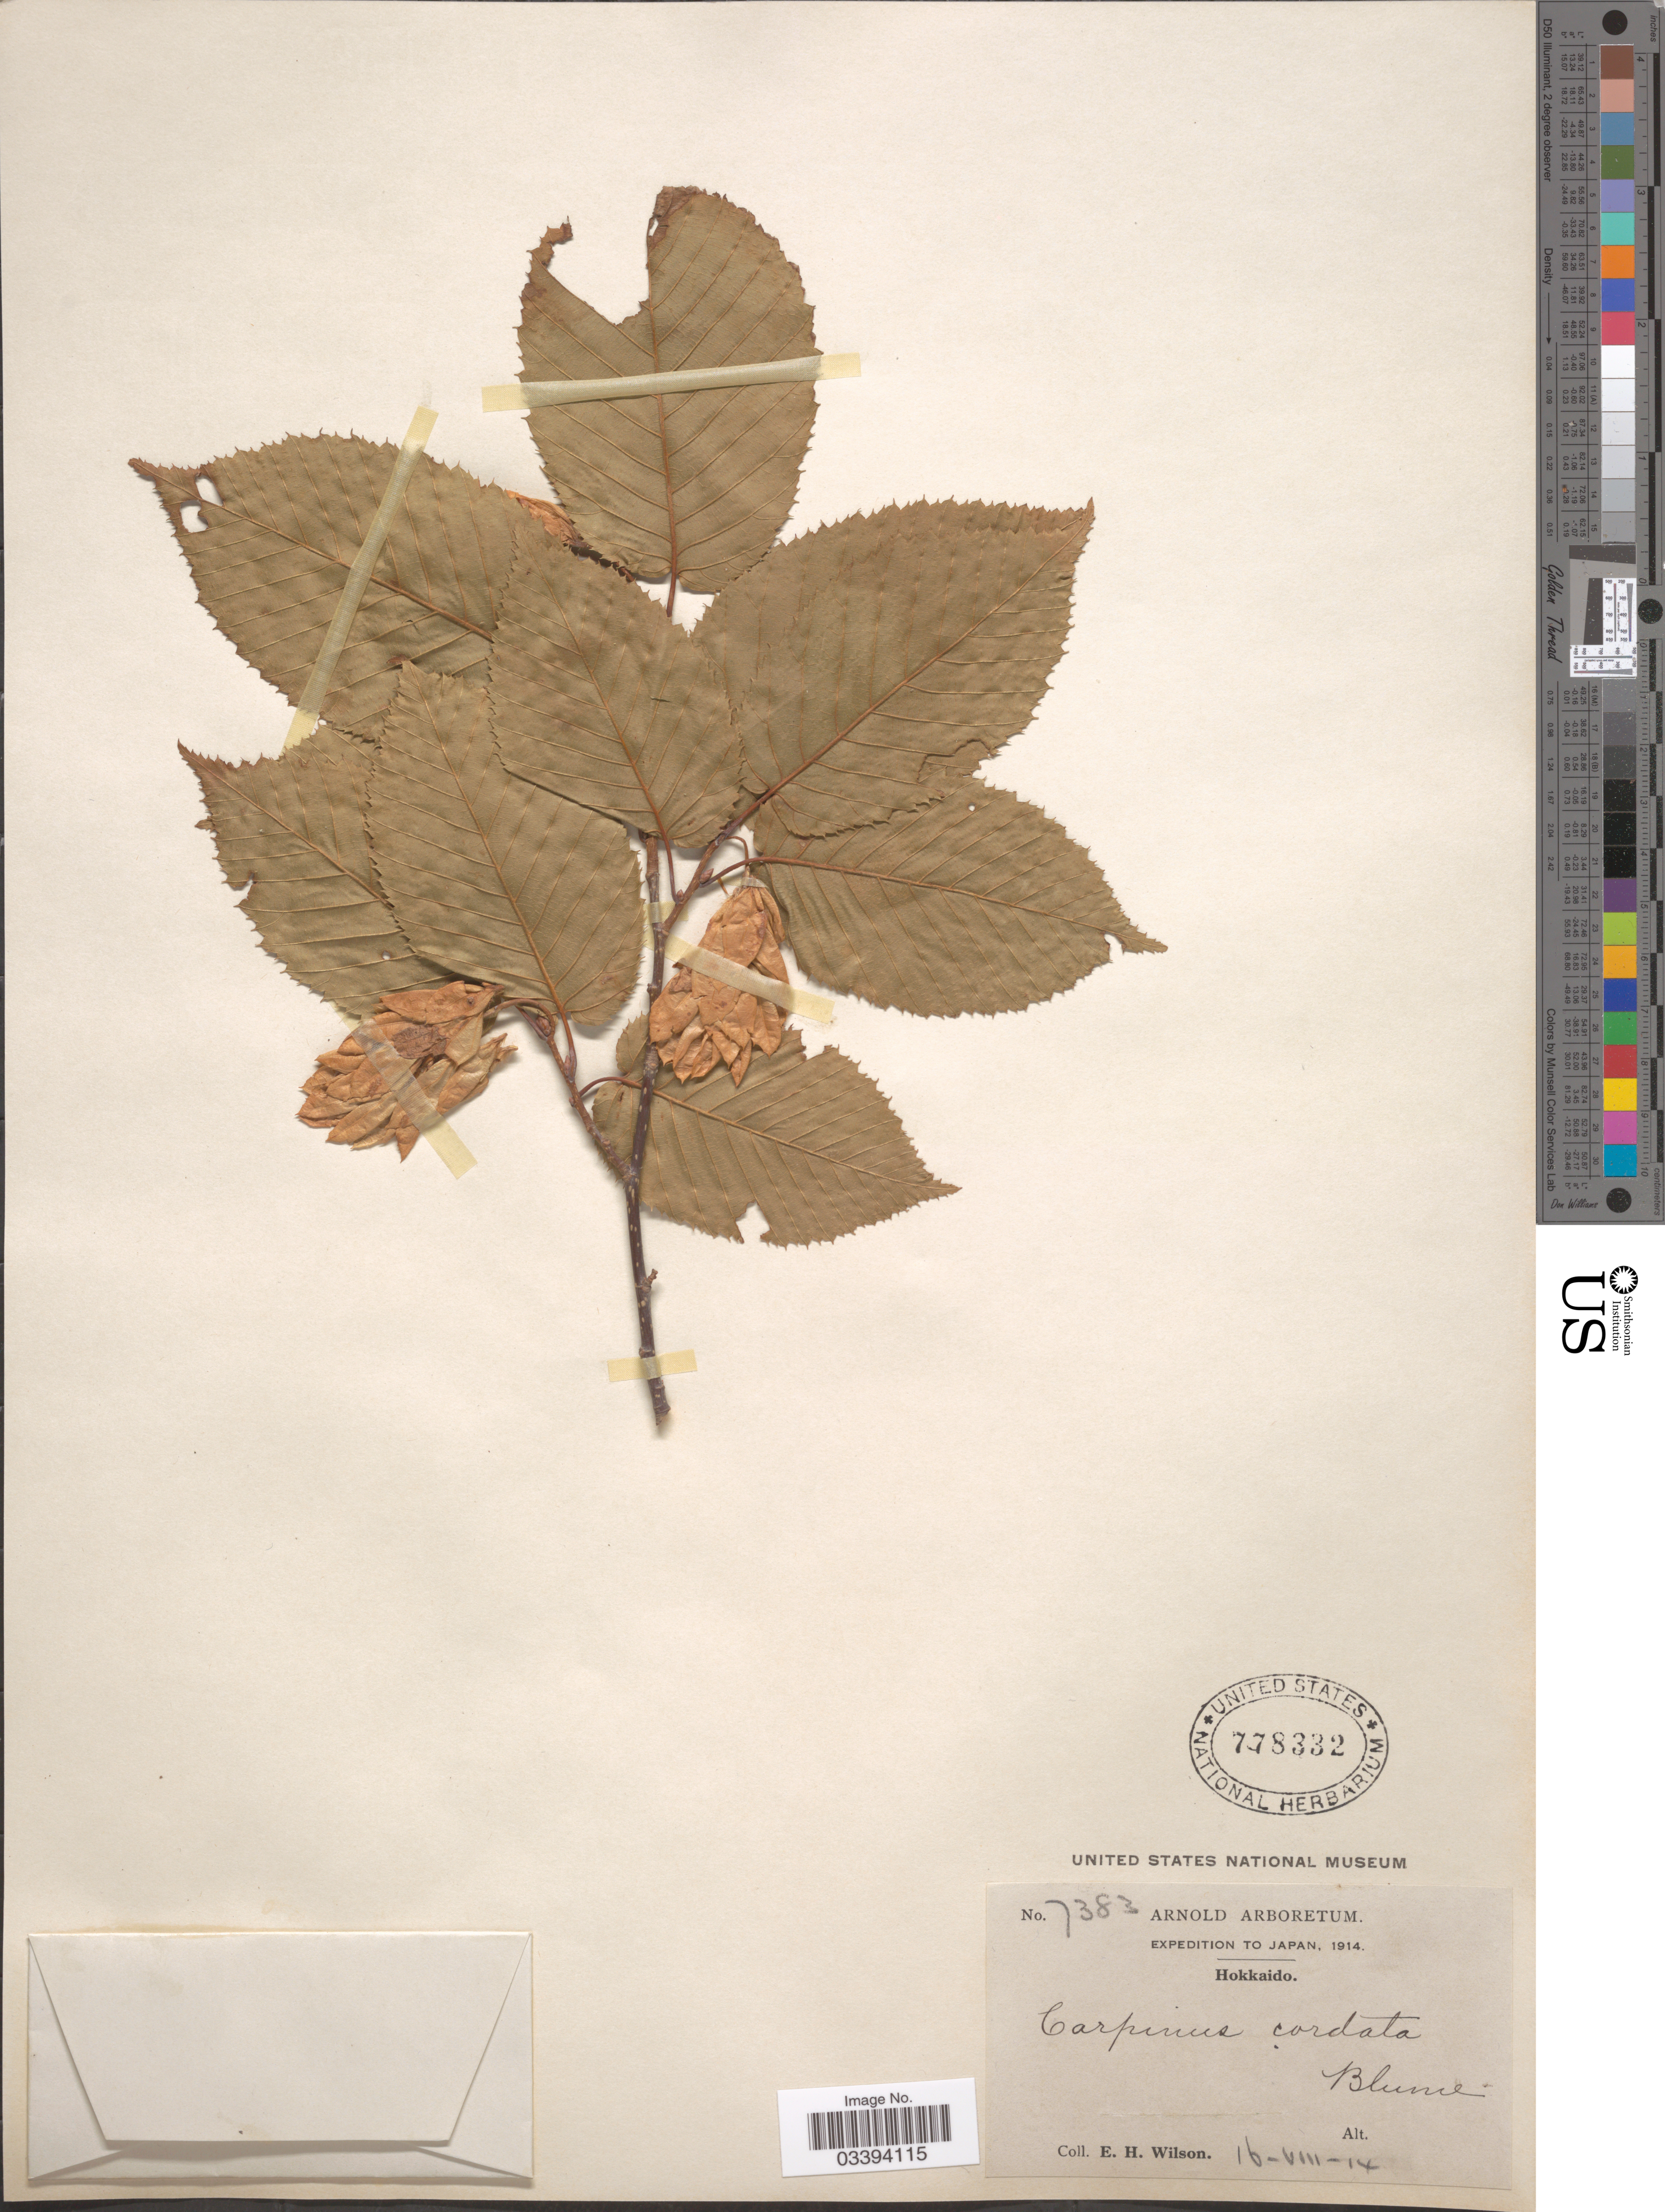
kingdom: Plantae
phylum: Tracheophyta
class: Magnoliopsida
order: Fagales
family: Betulaceae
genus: Carpinus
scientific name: Carpinus cordata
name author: Blume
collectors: E. Wilson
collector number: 7383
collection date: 1914-08-16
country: Japan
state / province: Hokkaidō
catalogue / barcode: US 778332